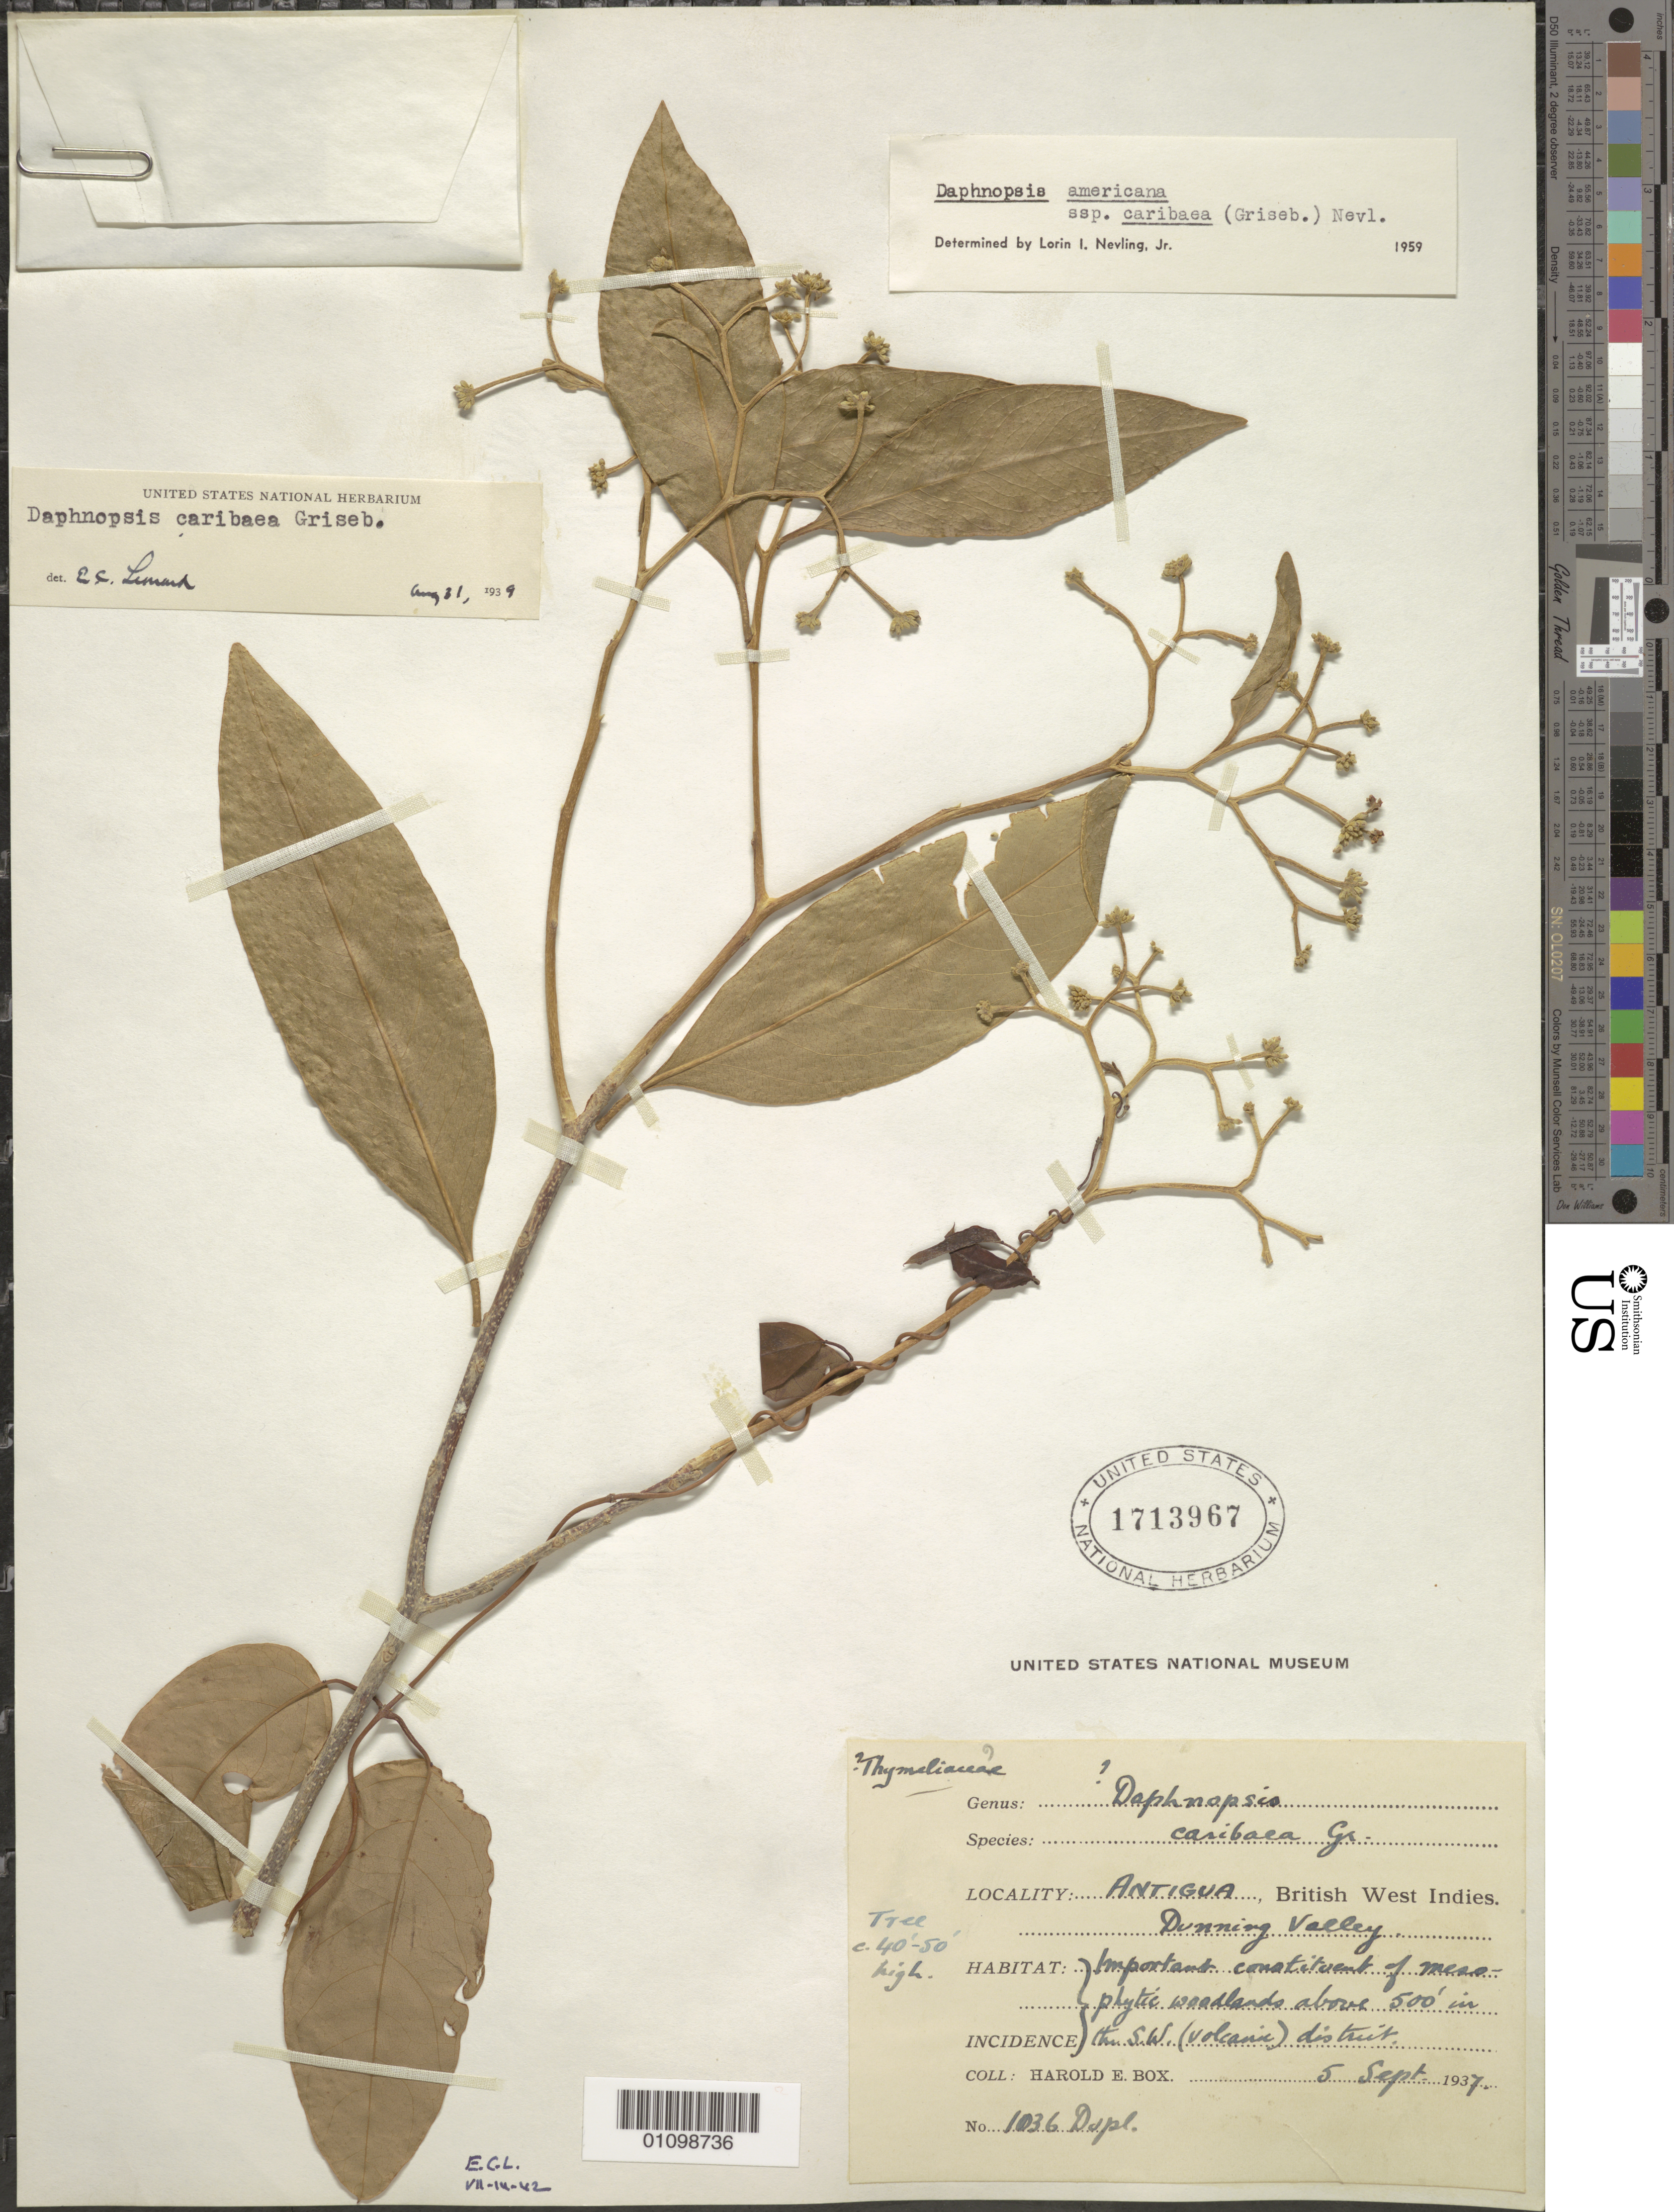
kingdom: Plantae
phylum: Tracheophyta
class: Magnoliopsida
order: Malvales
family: Thymelaeaceae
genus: Daphnopsis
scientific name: Daphnopsis americana subsp. caribaea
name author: (Griseb.) Nevling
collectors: H. E. Box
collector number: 1036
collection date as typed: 05 Sep 1937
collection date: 1937-09-05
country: Antigua and Barbuda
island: Antigua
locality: Important constituent of mesophytic woodlands in SW volcanic district.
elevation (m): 152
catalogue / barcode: US 1713967